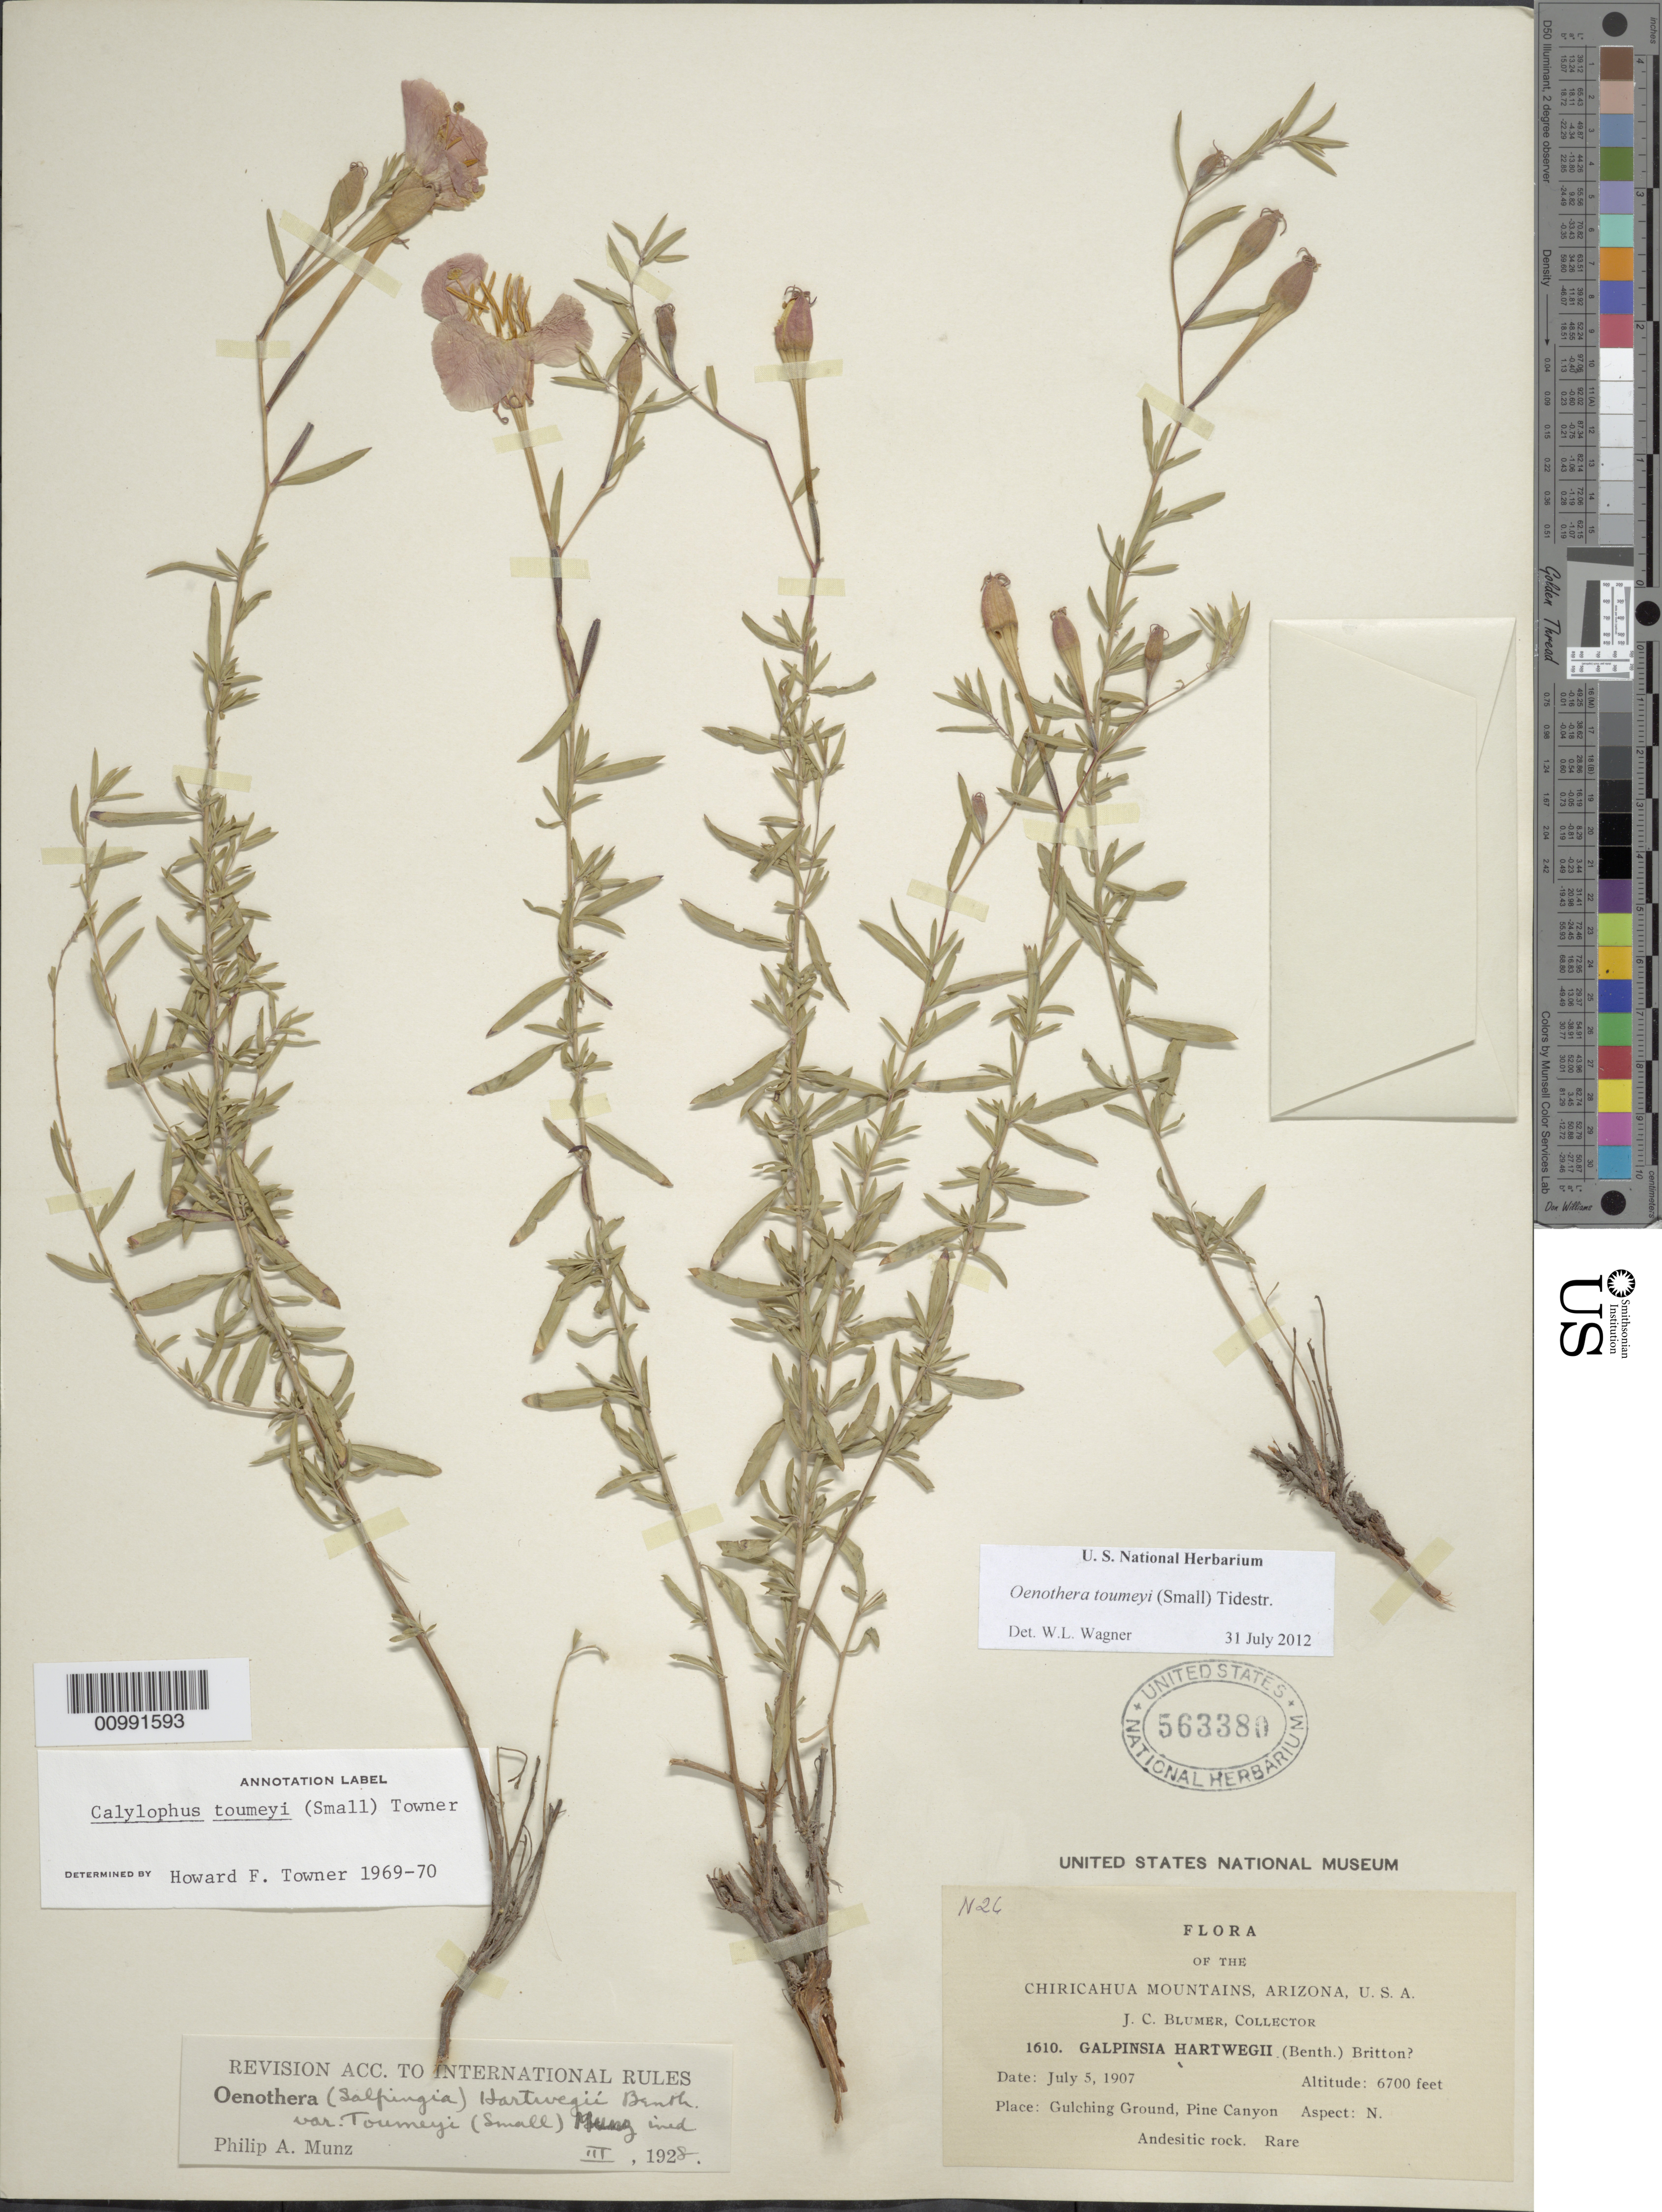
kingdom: Plantae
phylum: Tracheophyta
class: Magnoliopsida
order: Myrtales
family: Onagraceae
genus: Oenothera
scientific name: Oenothera toumeyi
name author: (Small) Tidestr.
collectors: J. C. Blumer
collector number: N26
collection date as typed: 05 Jul 1907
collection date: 1907-07-05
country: United States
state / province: Arizona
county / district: Cochise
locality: Gulching Ground, Pine Canyon, Chiricahua Mountains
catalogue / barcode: US 563380